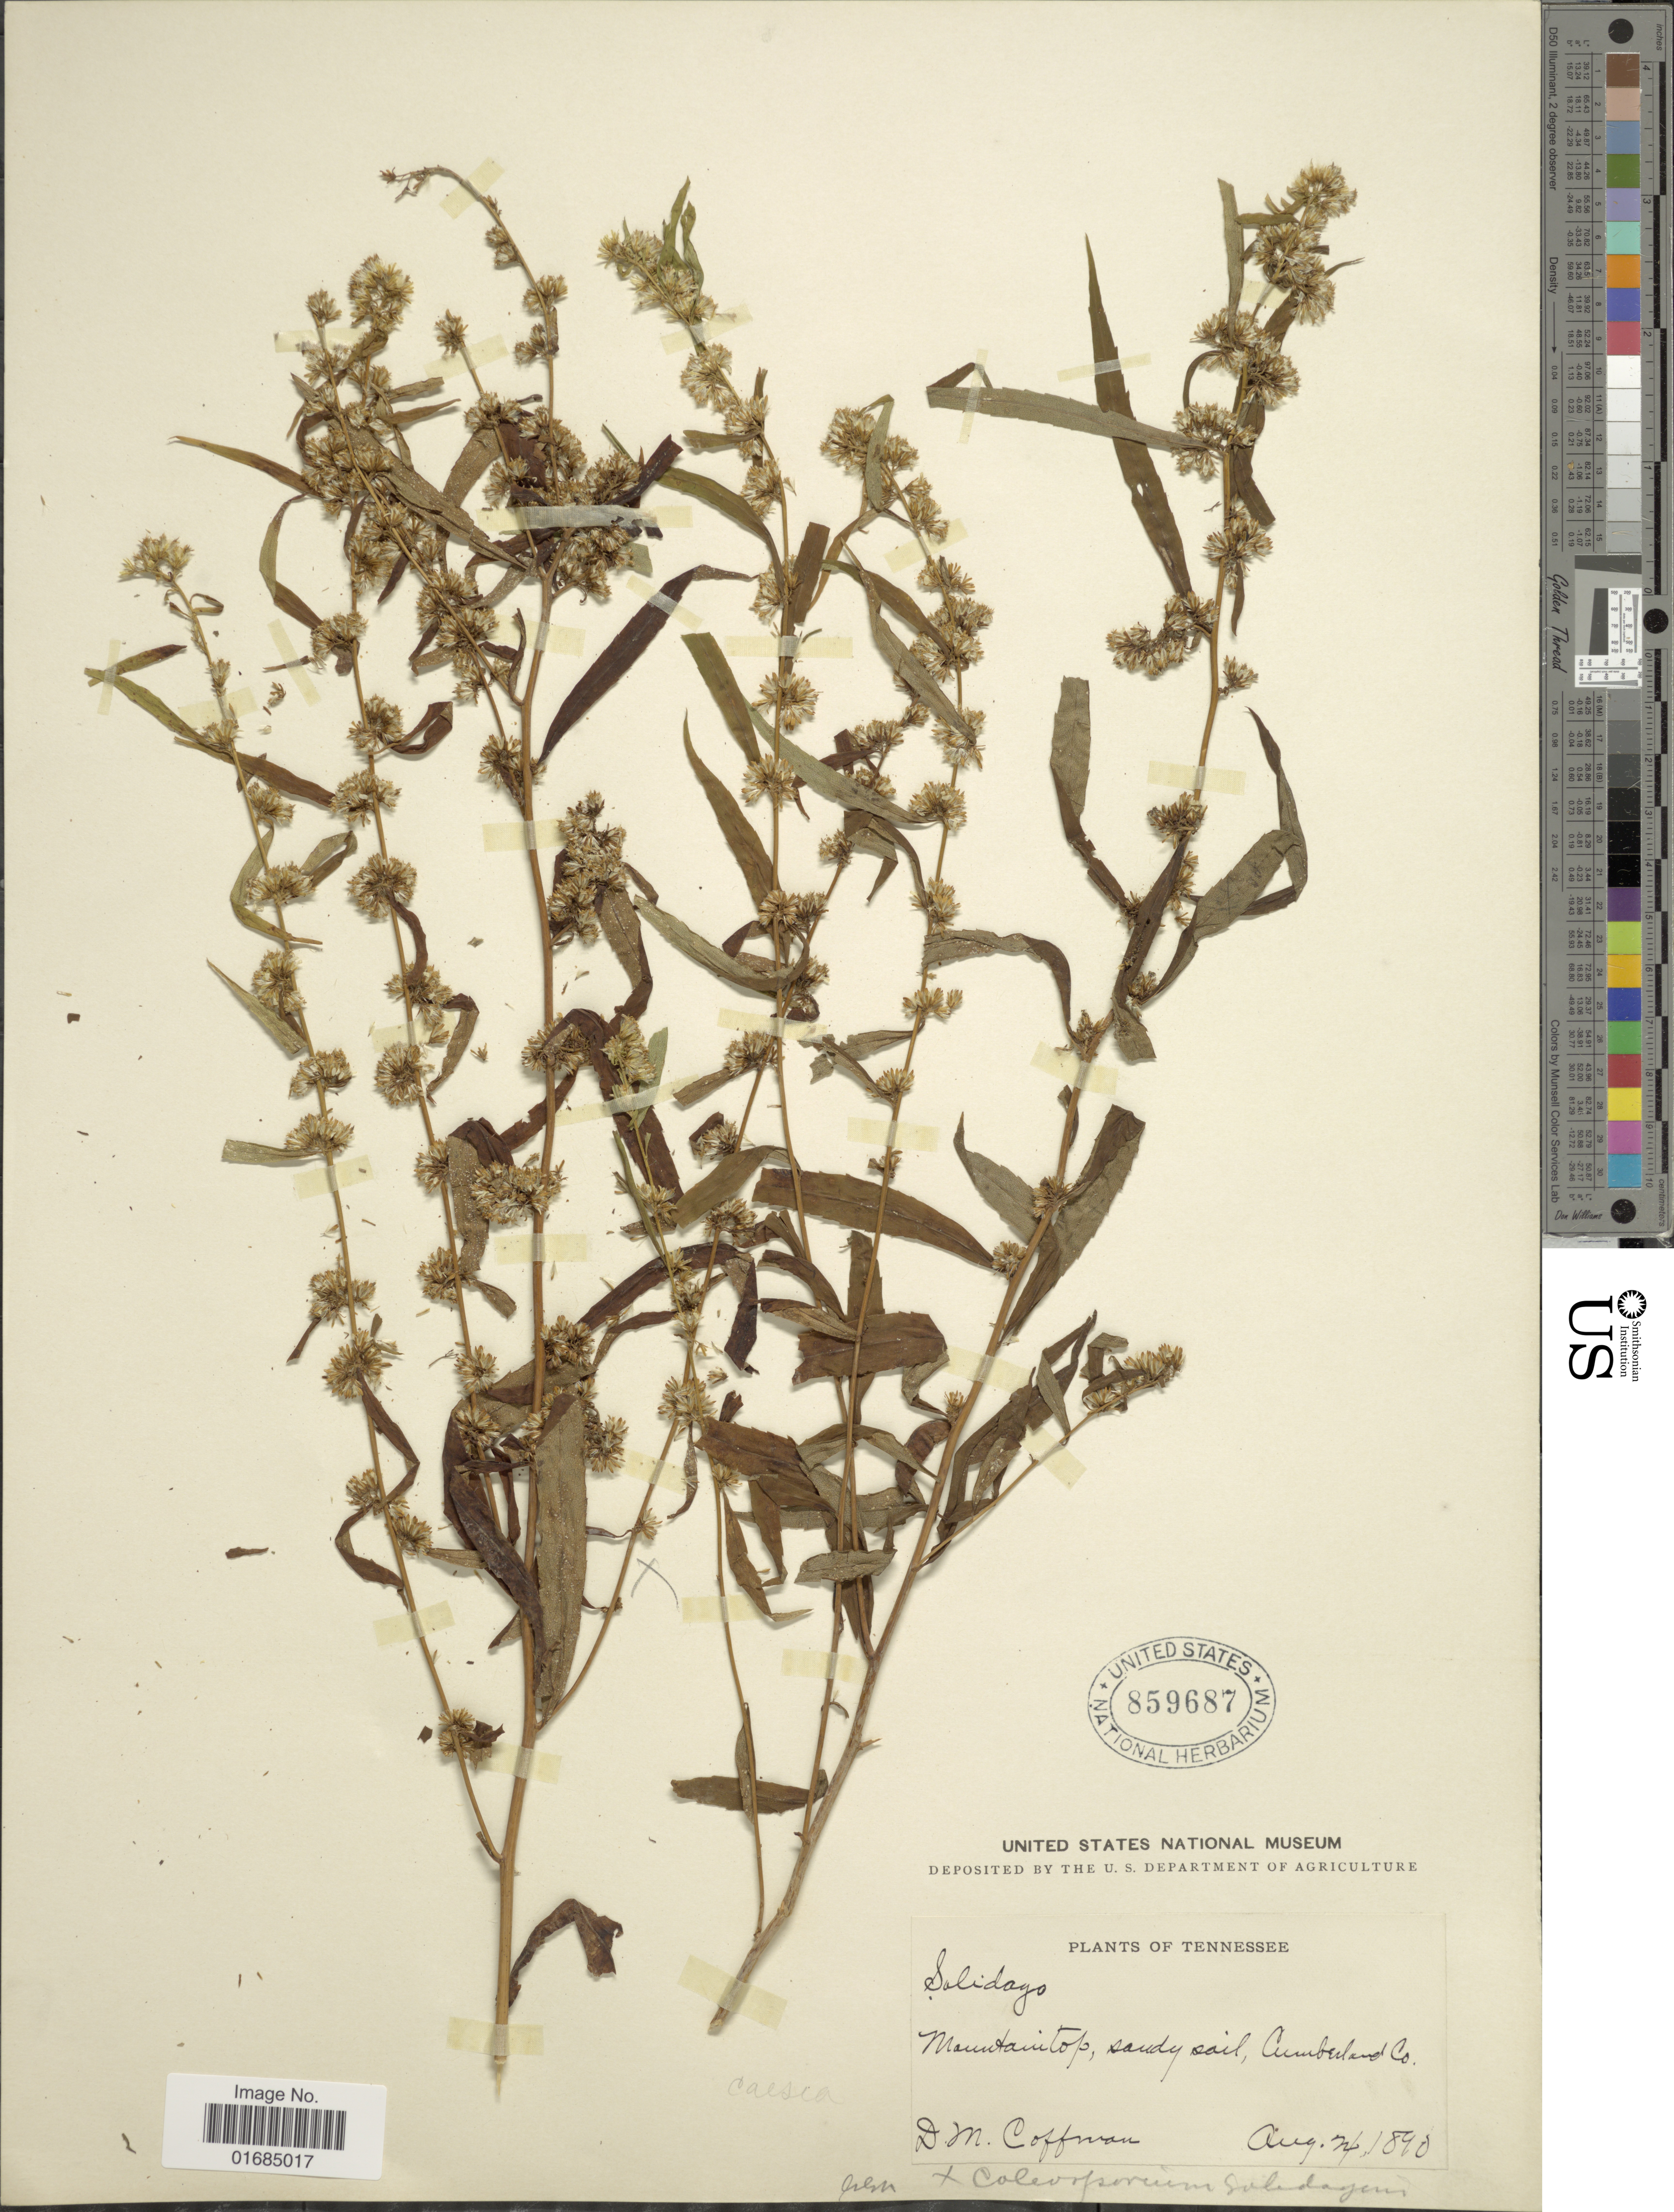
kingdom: Plantae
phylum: Tracheophyta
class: Magnoliopsida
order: Asterales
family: Asteraceae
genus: Solidago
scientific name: Solidago caesia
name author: L.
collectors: D. M. Coffman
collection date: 1890-08-04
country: United States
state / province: Tennessee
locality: Mountains top, sandy soil Cumberland, Co.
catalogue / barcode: US 859687